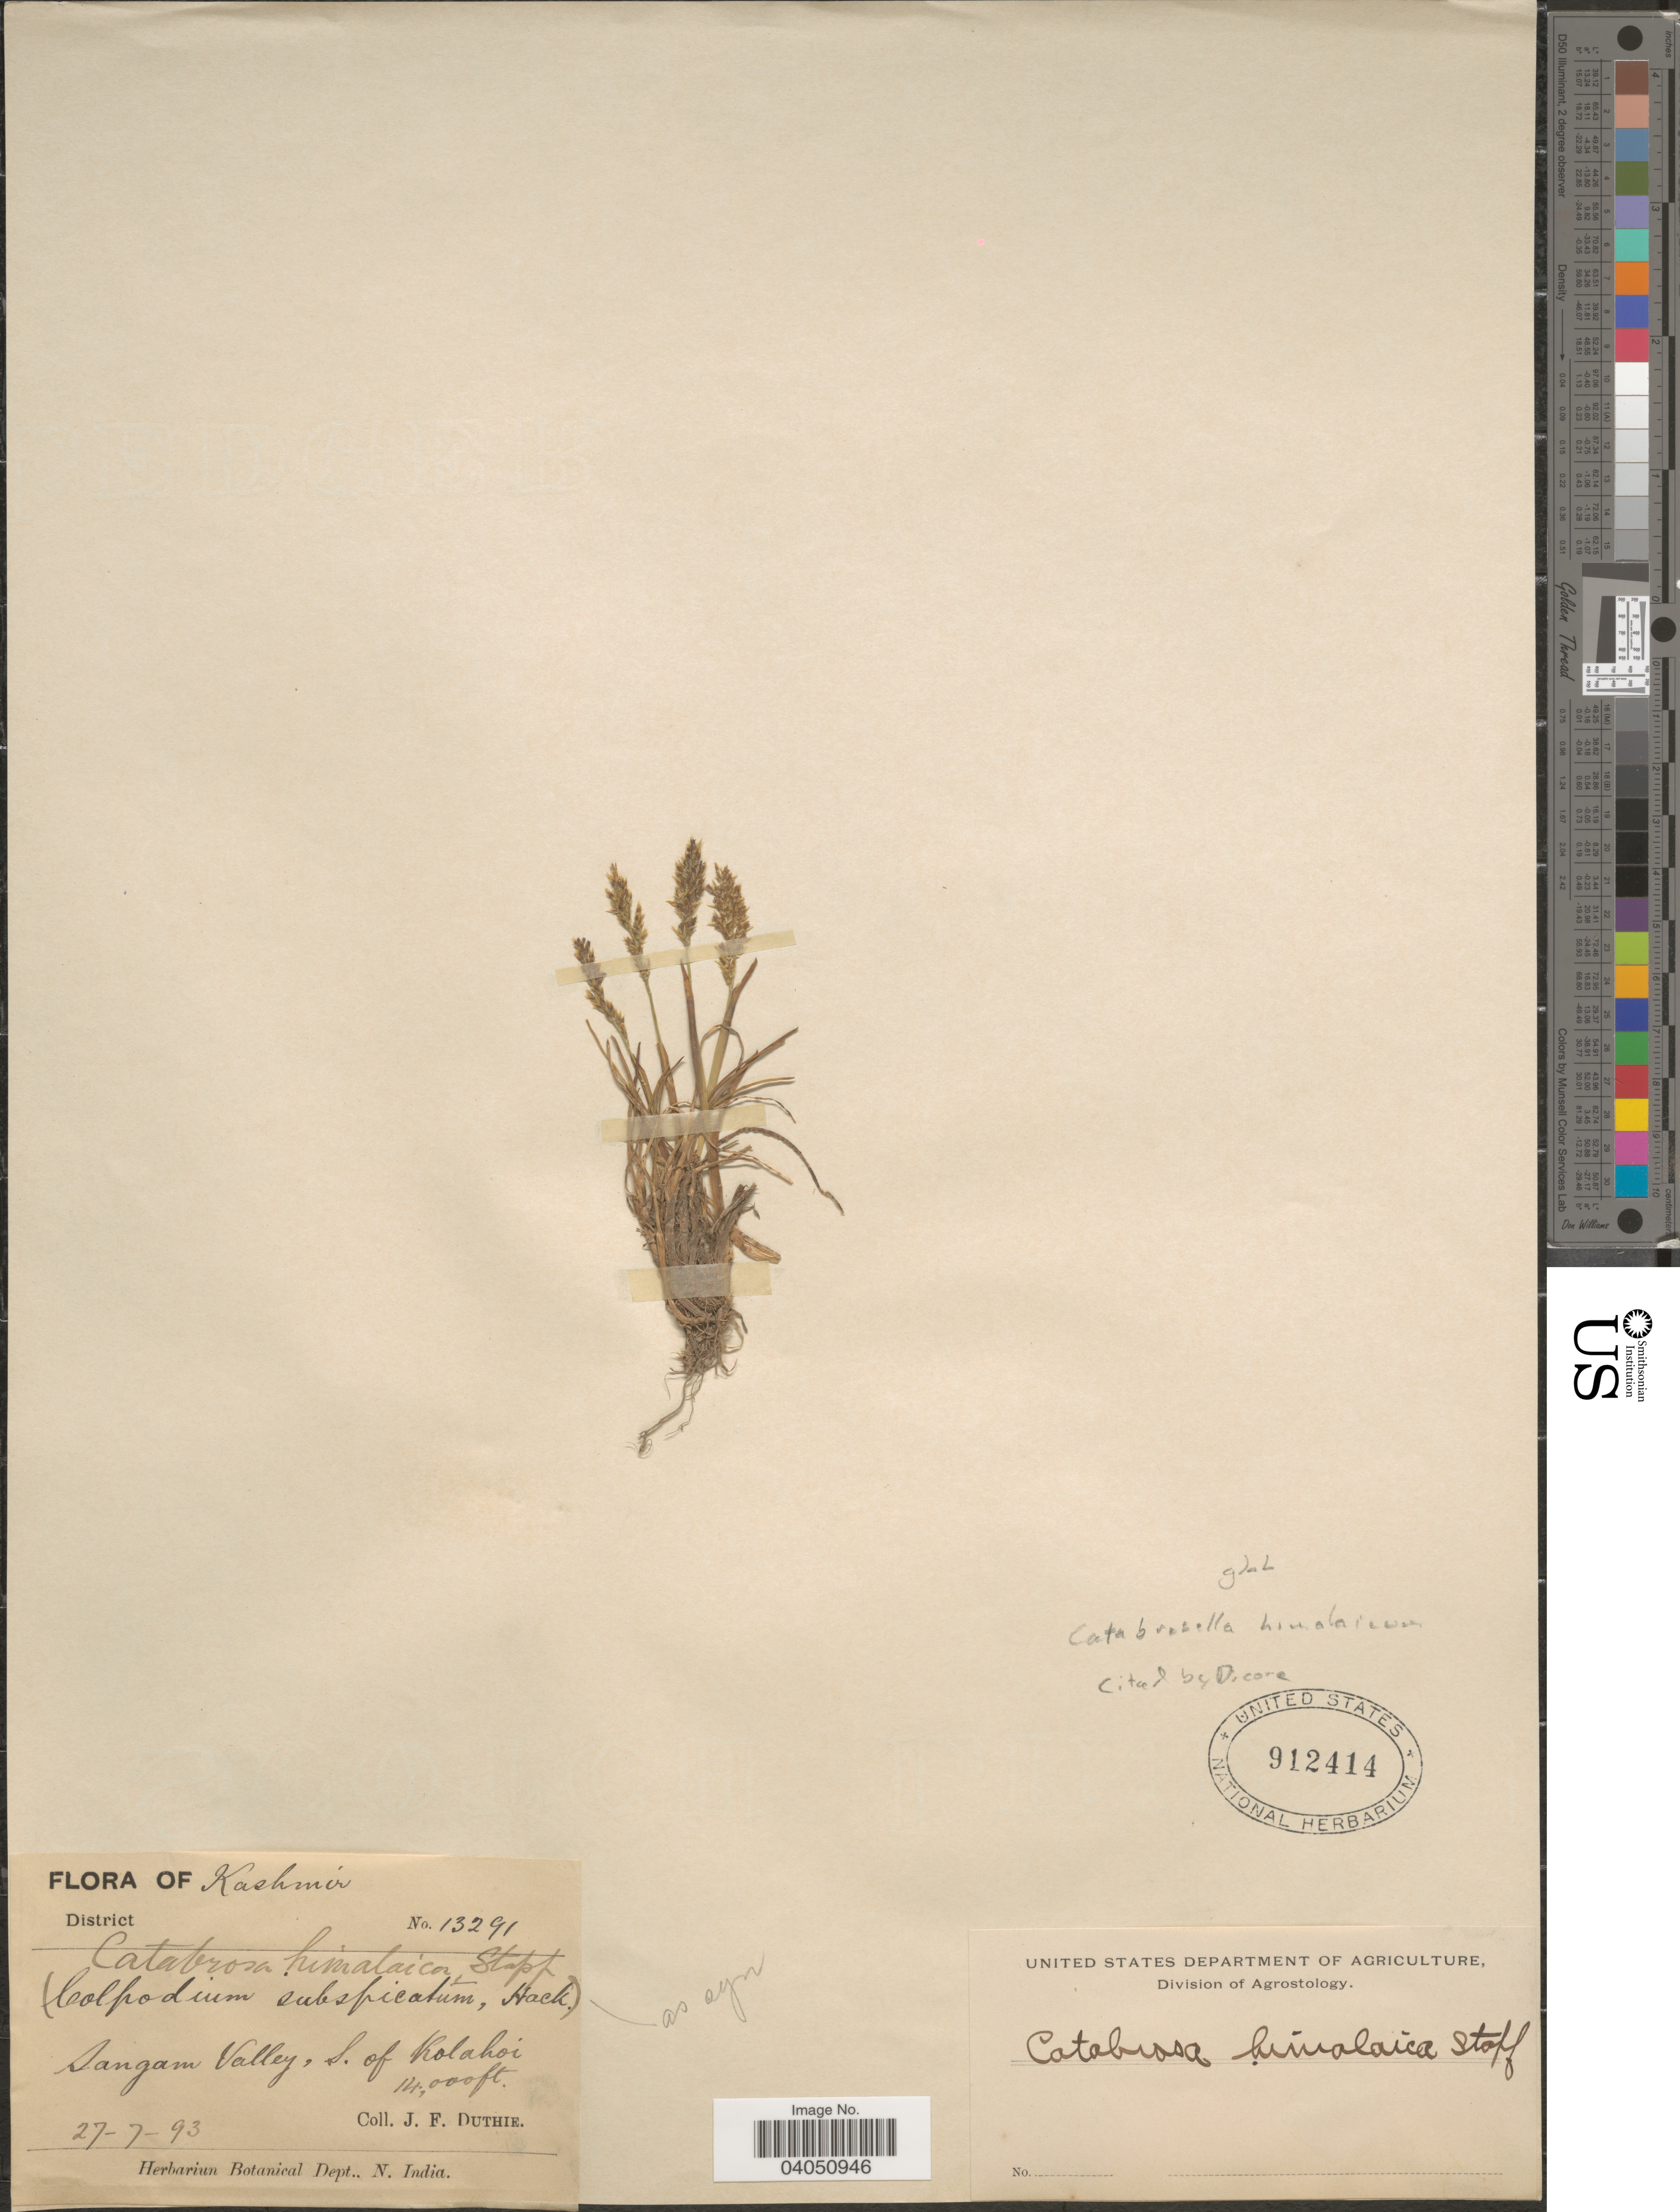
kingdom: Plantae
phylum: Tracheophyta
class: Liliopsida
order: Poales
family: Poaceae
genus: Catabrosella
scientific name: Catabrosella himalaica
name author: (Hook. f.) Tzvelev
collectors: J. F. Duthie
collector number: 13291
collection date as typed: Transcribed d/m/y: 27/7/93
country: India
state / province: Jammu and Kashmir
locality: Kashmir. Sangam Valley, S. of Kolahoi.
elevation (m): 4267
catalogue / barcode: US 912414